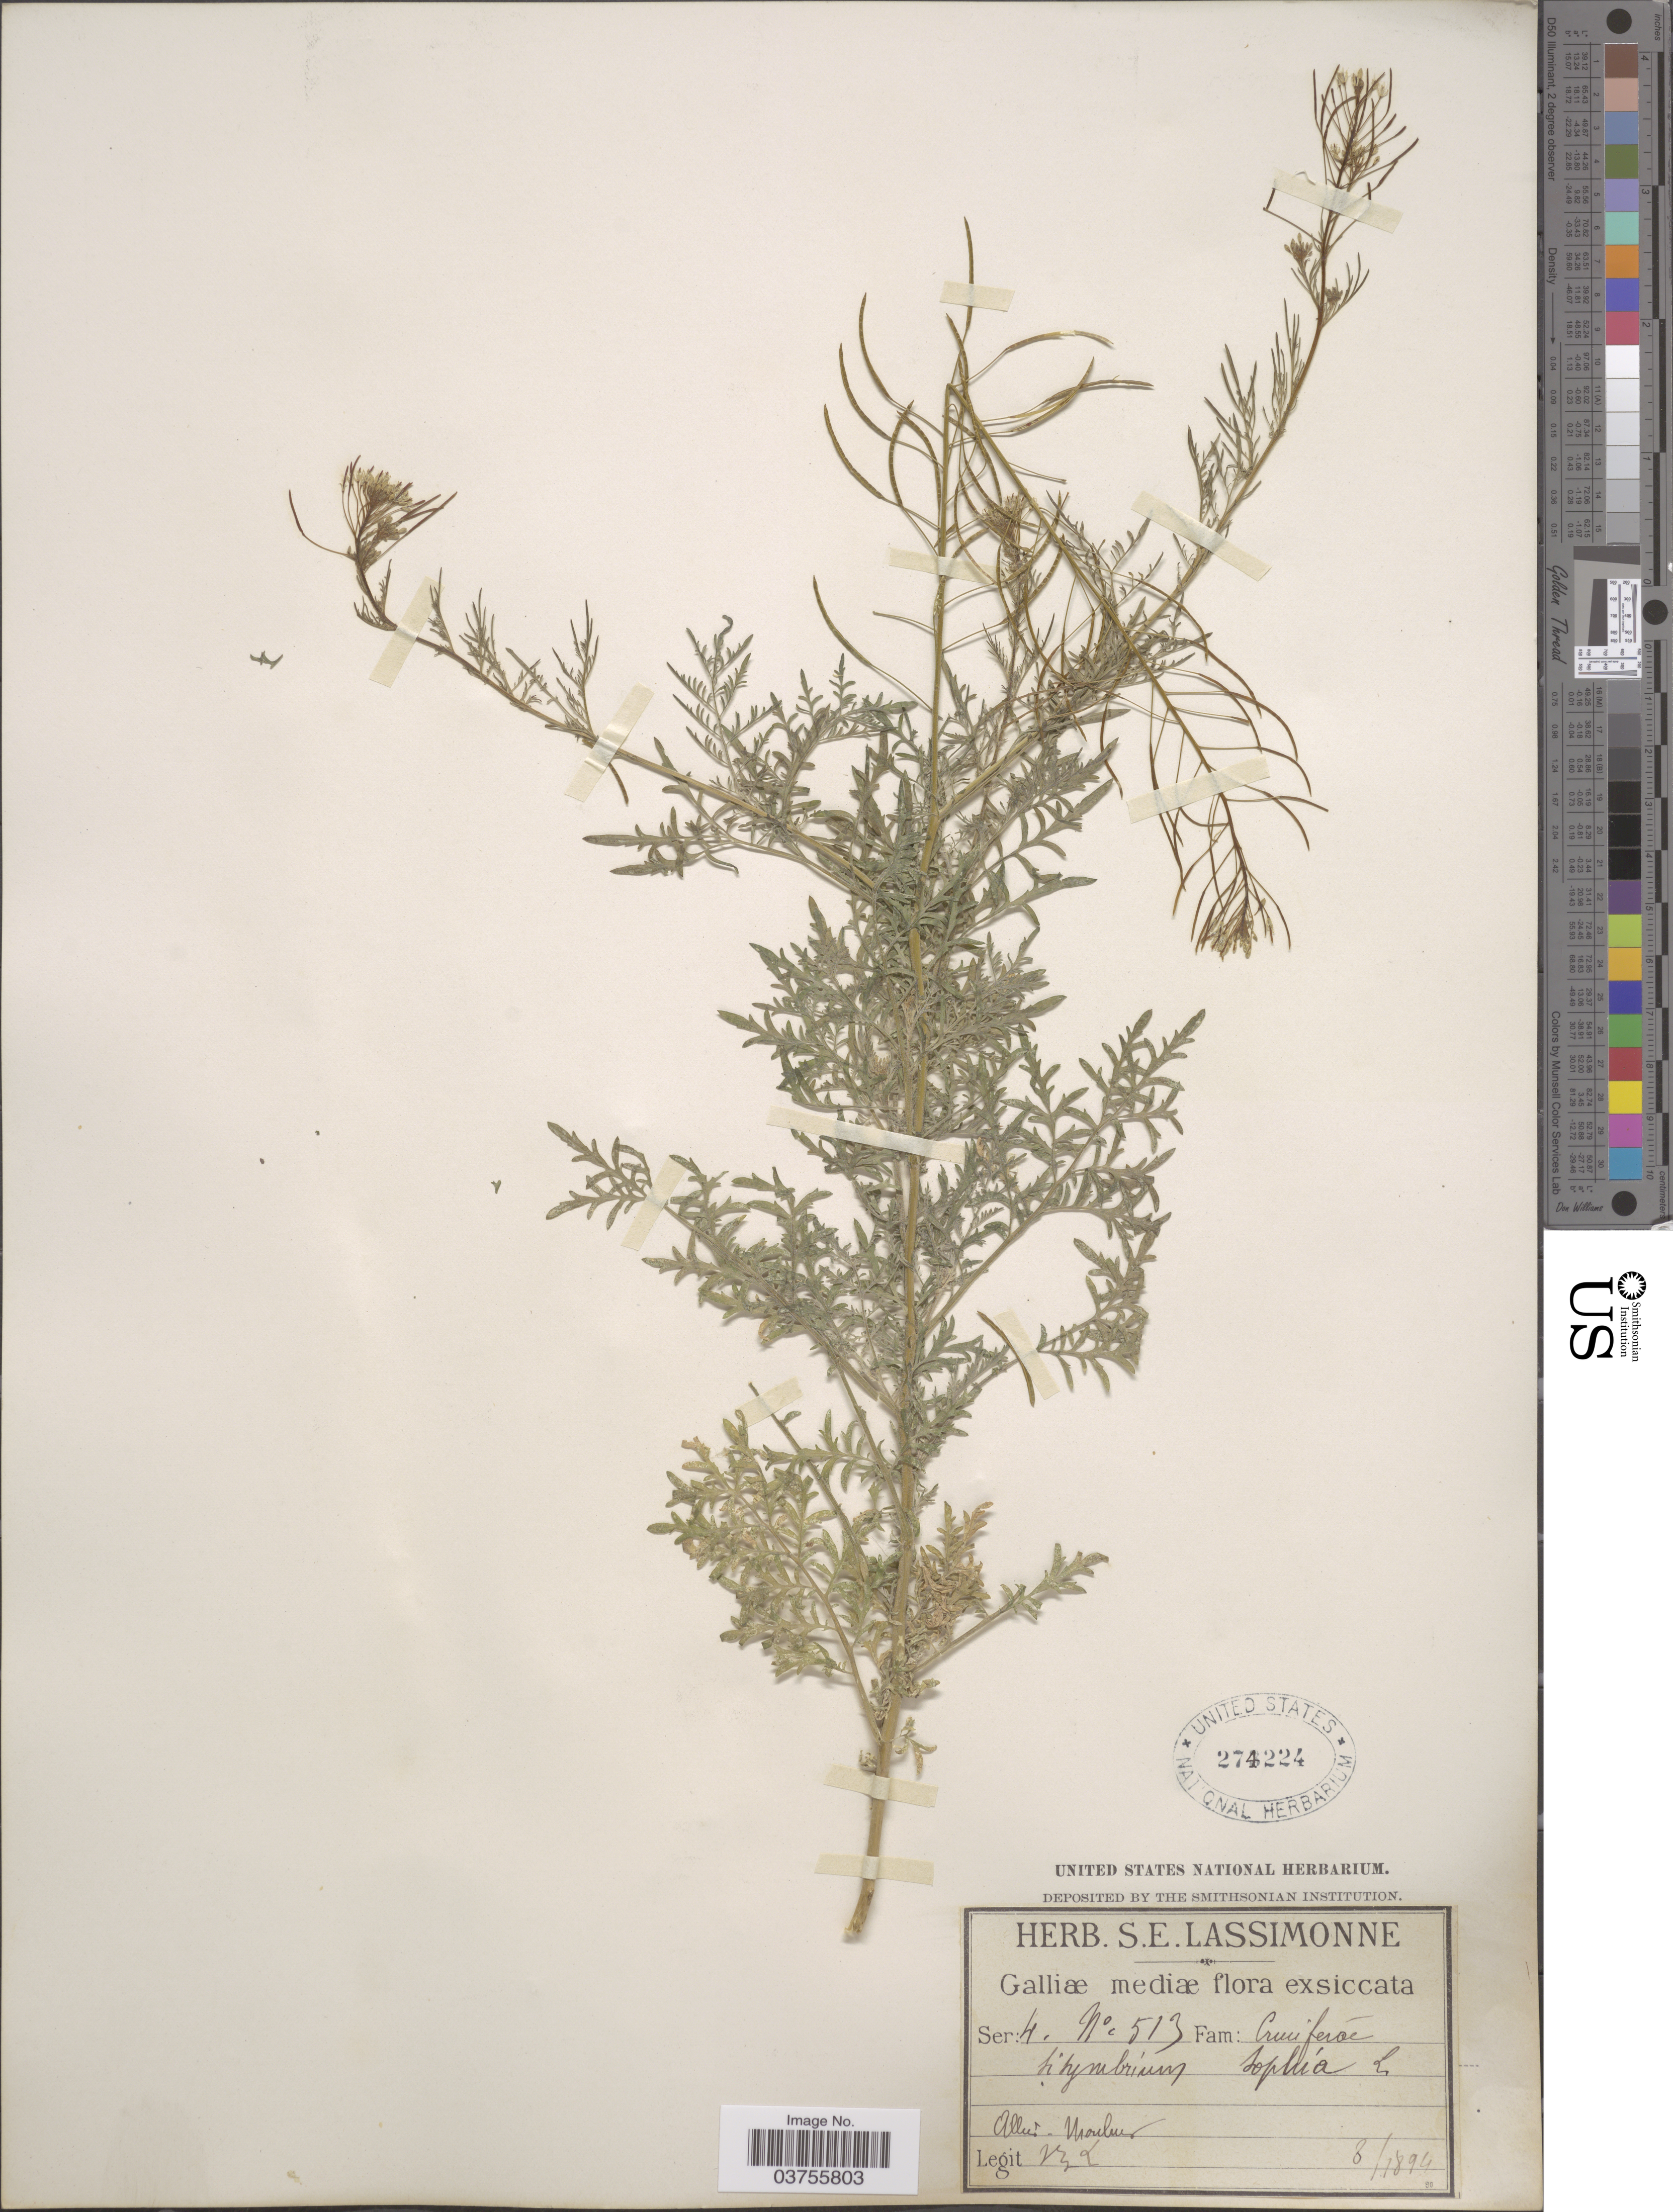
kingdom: Plantae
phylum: Tracheophyta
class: Magnoliopsida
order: Brassicales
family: Brassicaceae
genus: Sophia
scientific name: Sophia sophia (L.) Britton nom. illeg. (tautonym)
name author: (L.) Britton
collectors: S. Lassimonne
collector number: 513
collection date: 1894-08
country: France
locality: Galliæ Mediæ. Allier-Moulins.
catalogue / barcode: US 274224